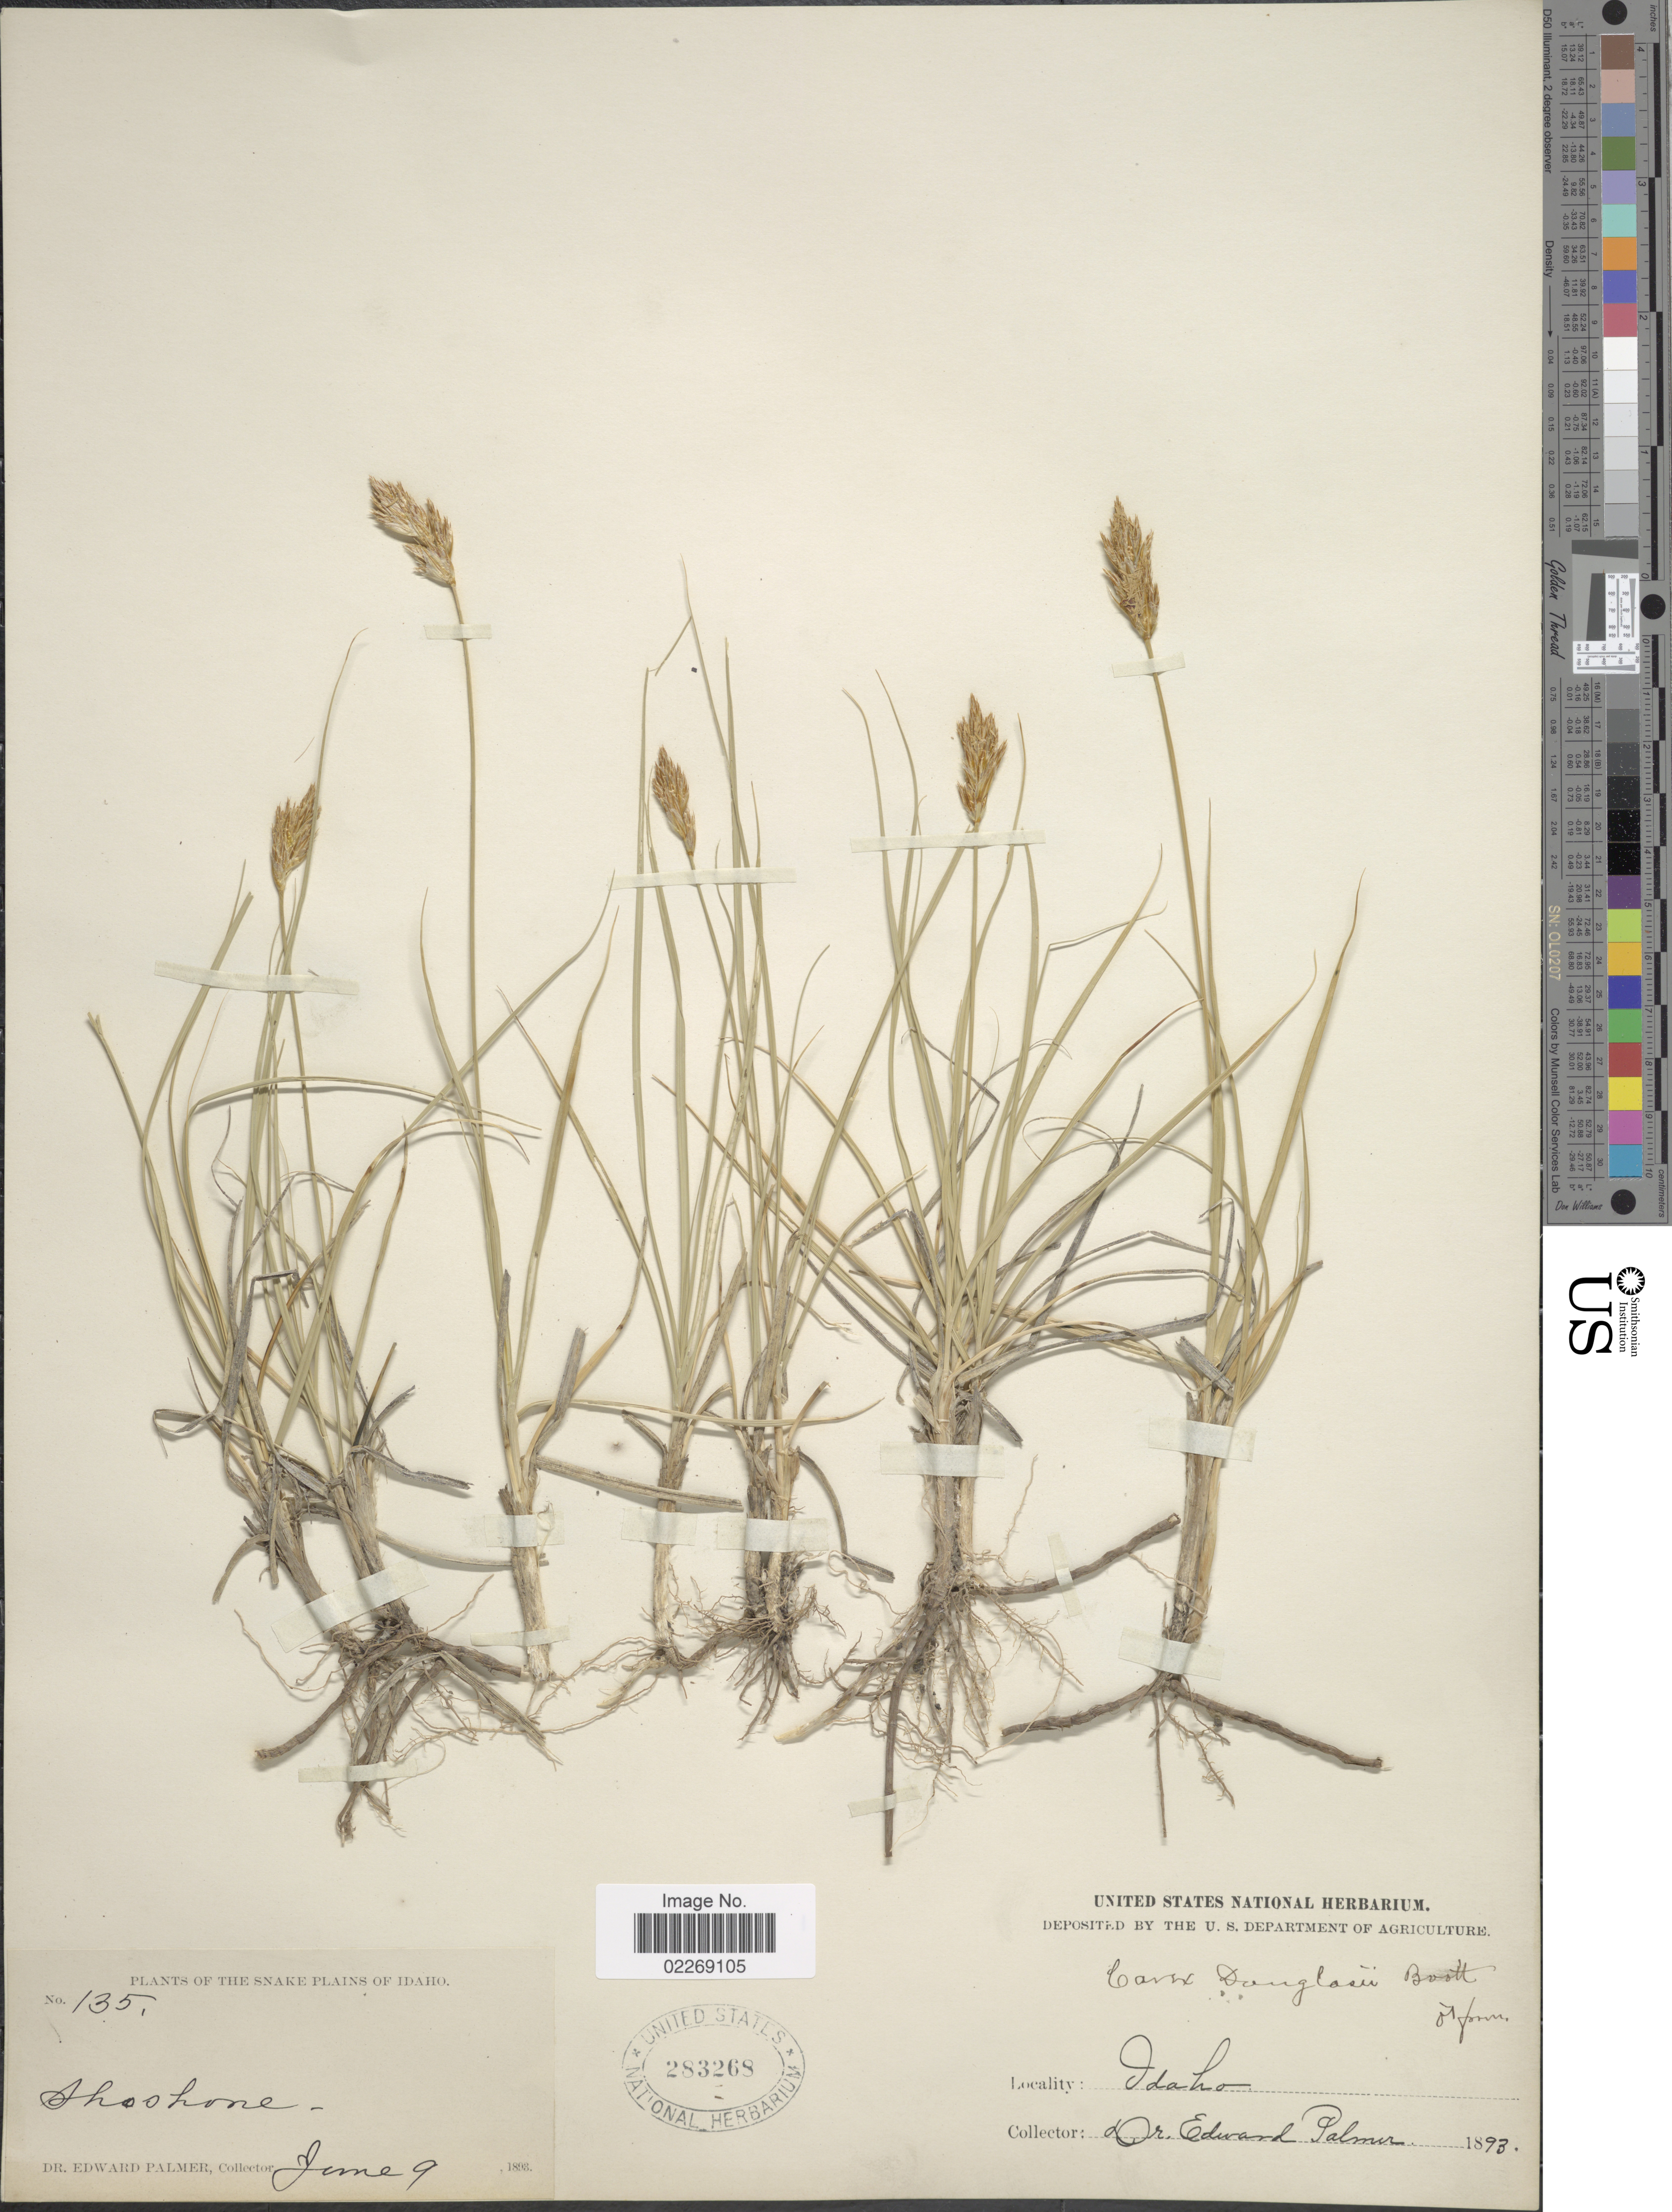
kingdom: Plantae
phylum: Tracheophyta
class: Liliopsida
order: Poales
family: Cyperaceae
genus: Carex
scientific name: Carex douglasii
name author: Boott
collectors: E. Palmer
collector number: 135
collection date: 1893-06-09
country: United States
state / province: Idaho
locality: Shoshone. Snake Plains of Idaho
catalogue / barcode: US 283268